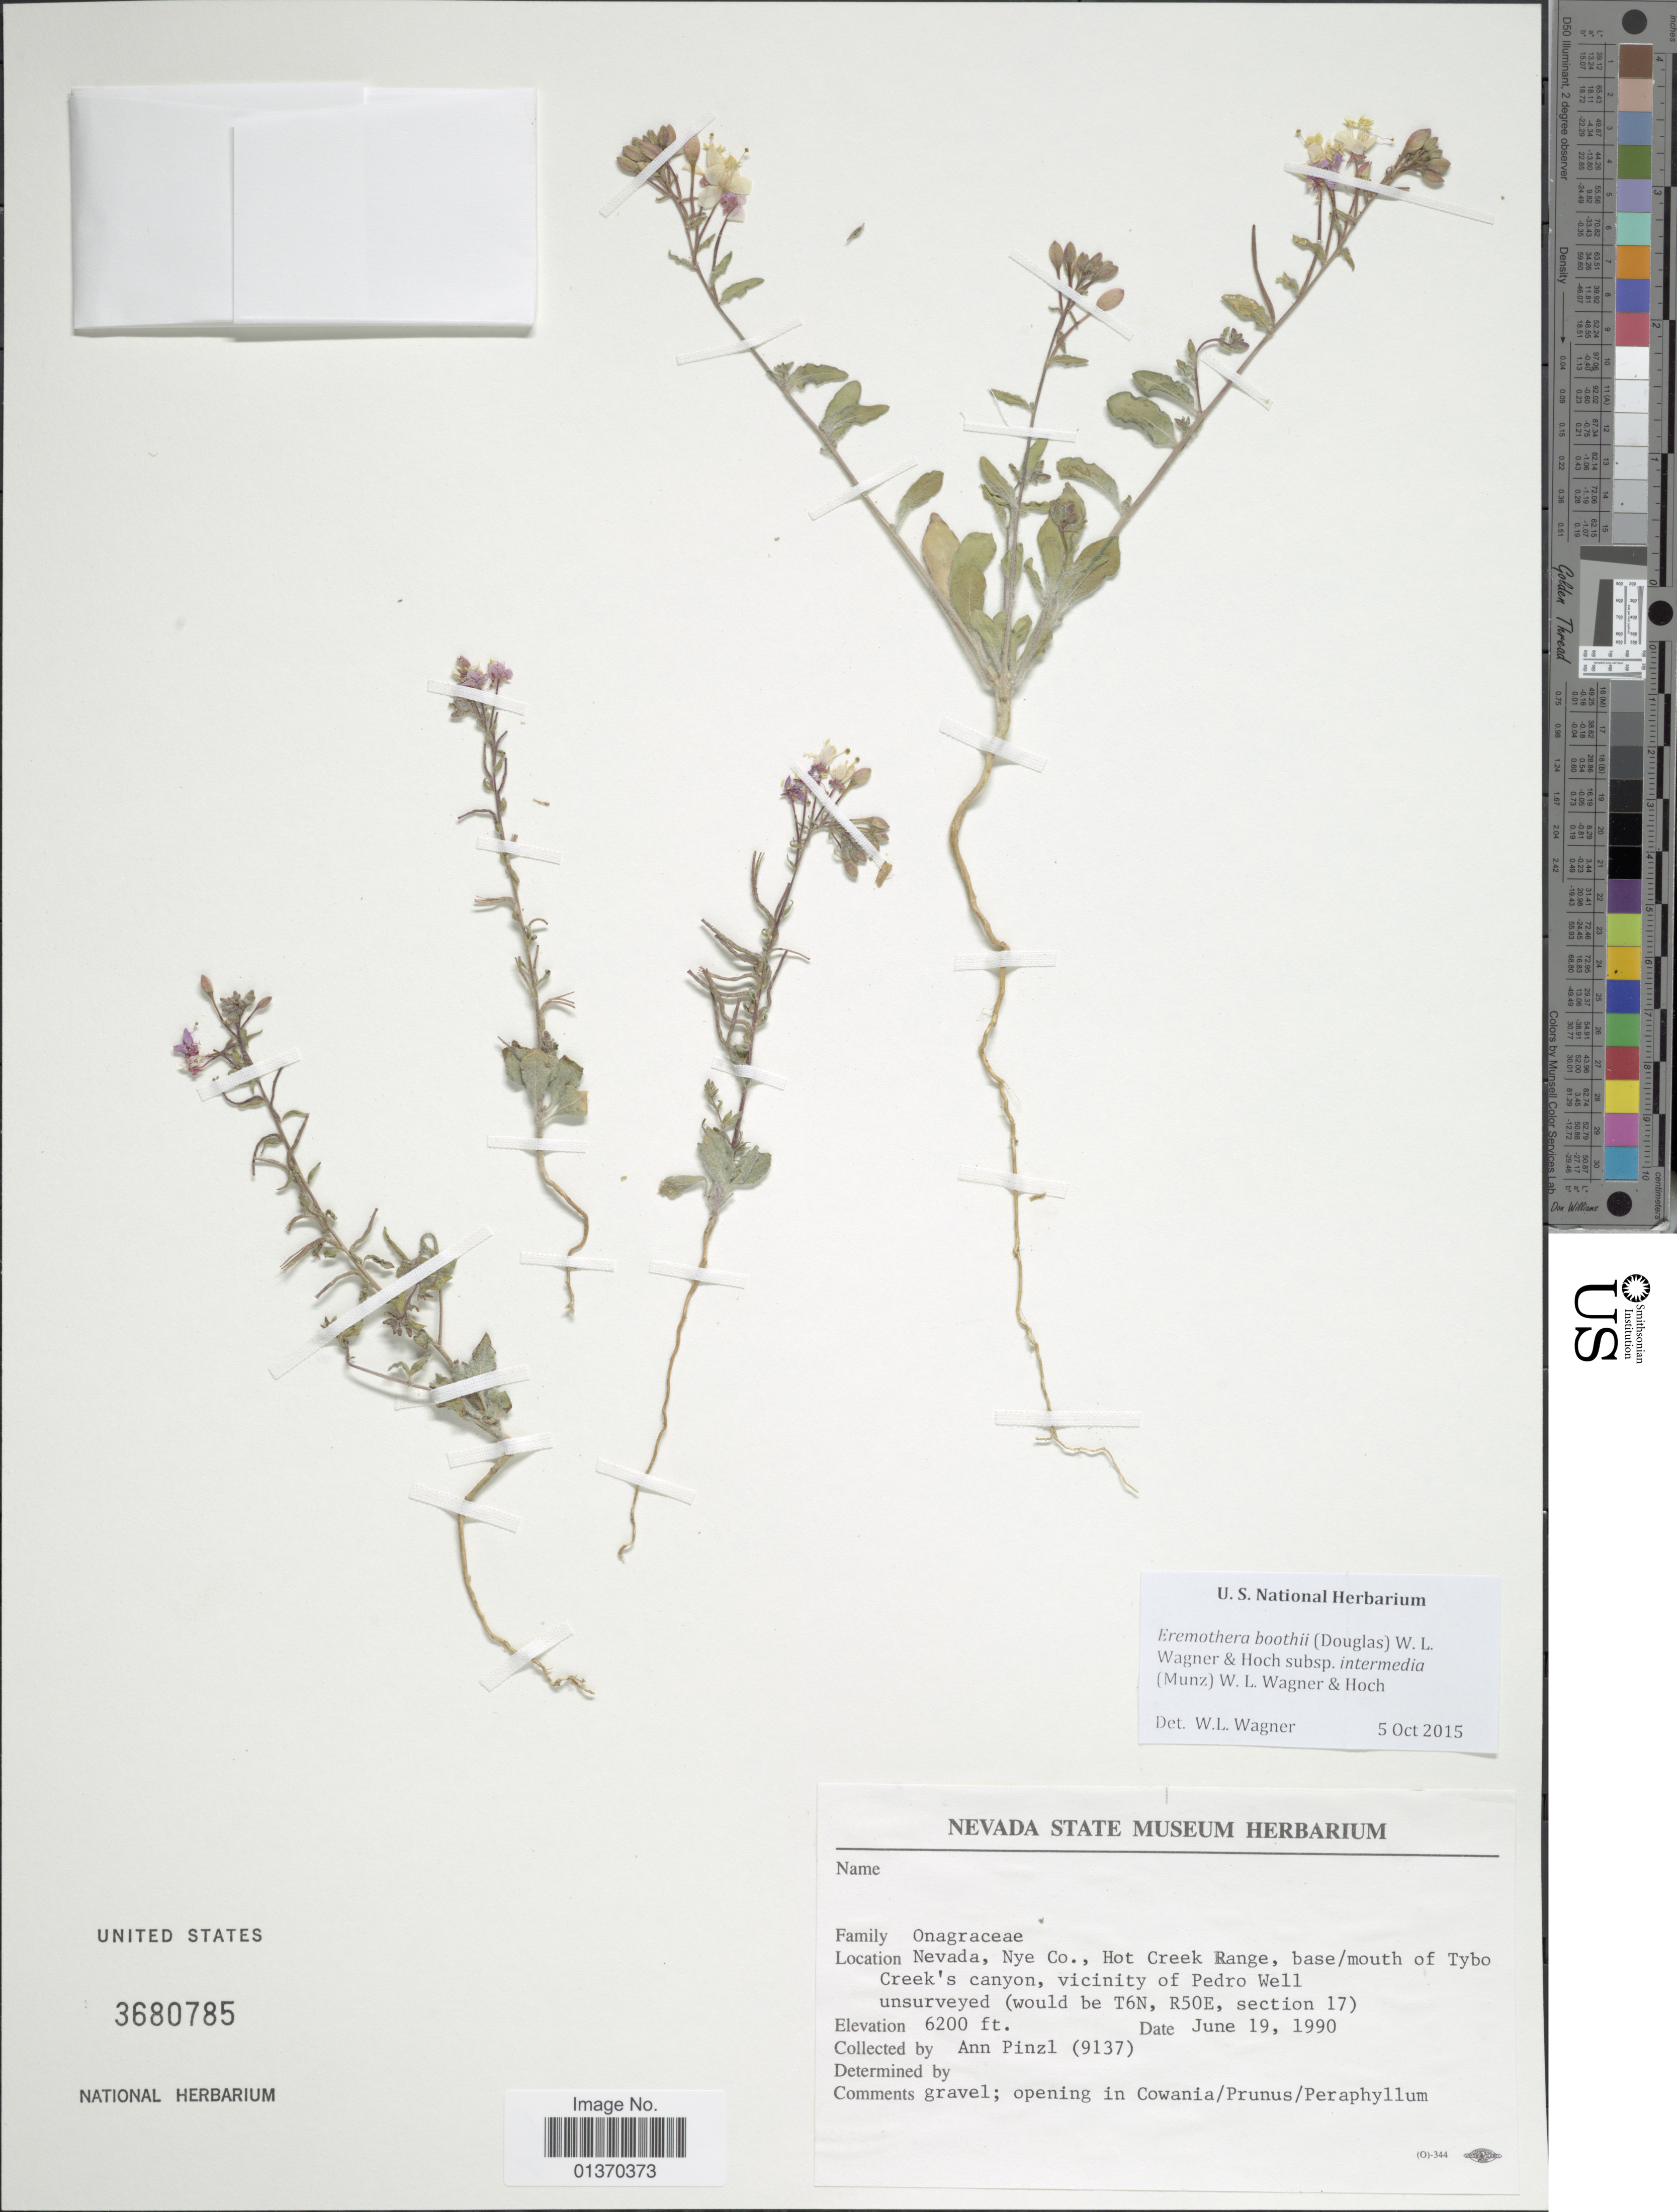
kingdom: Plantae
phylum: Tracheophyta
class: Magnoliopsida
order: Myrtales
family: Onagraceae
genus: Eremothera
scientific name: Eremothera boothii subsp. intermedia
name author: (Munz) W.L. Wagner & Hoch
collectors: A. Pinzl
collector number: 9137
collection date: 1990-06-19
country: United States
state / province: Nevada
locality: Nye Co., Hot Creek Range, base/mouth of Tybo Creek's canyon, vicinity of Pedro Well, (would be T6N, R50E, section 17)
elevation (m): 1890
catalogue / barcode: US 3680785